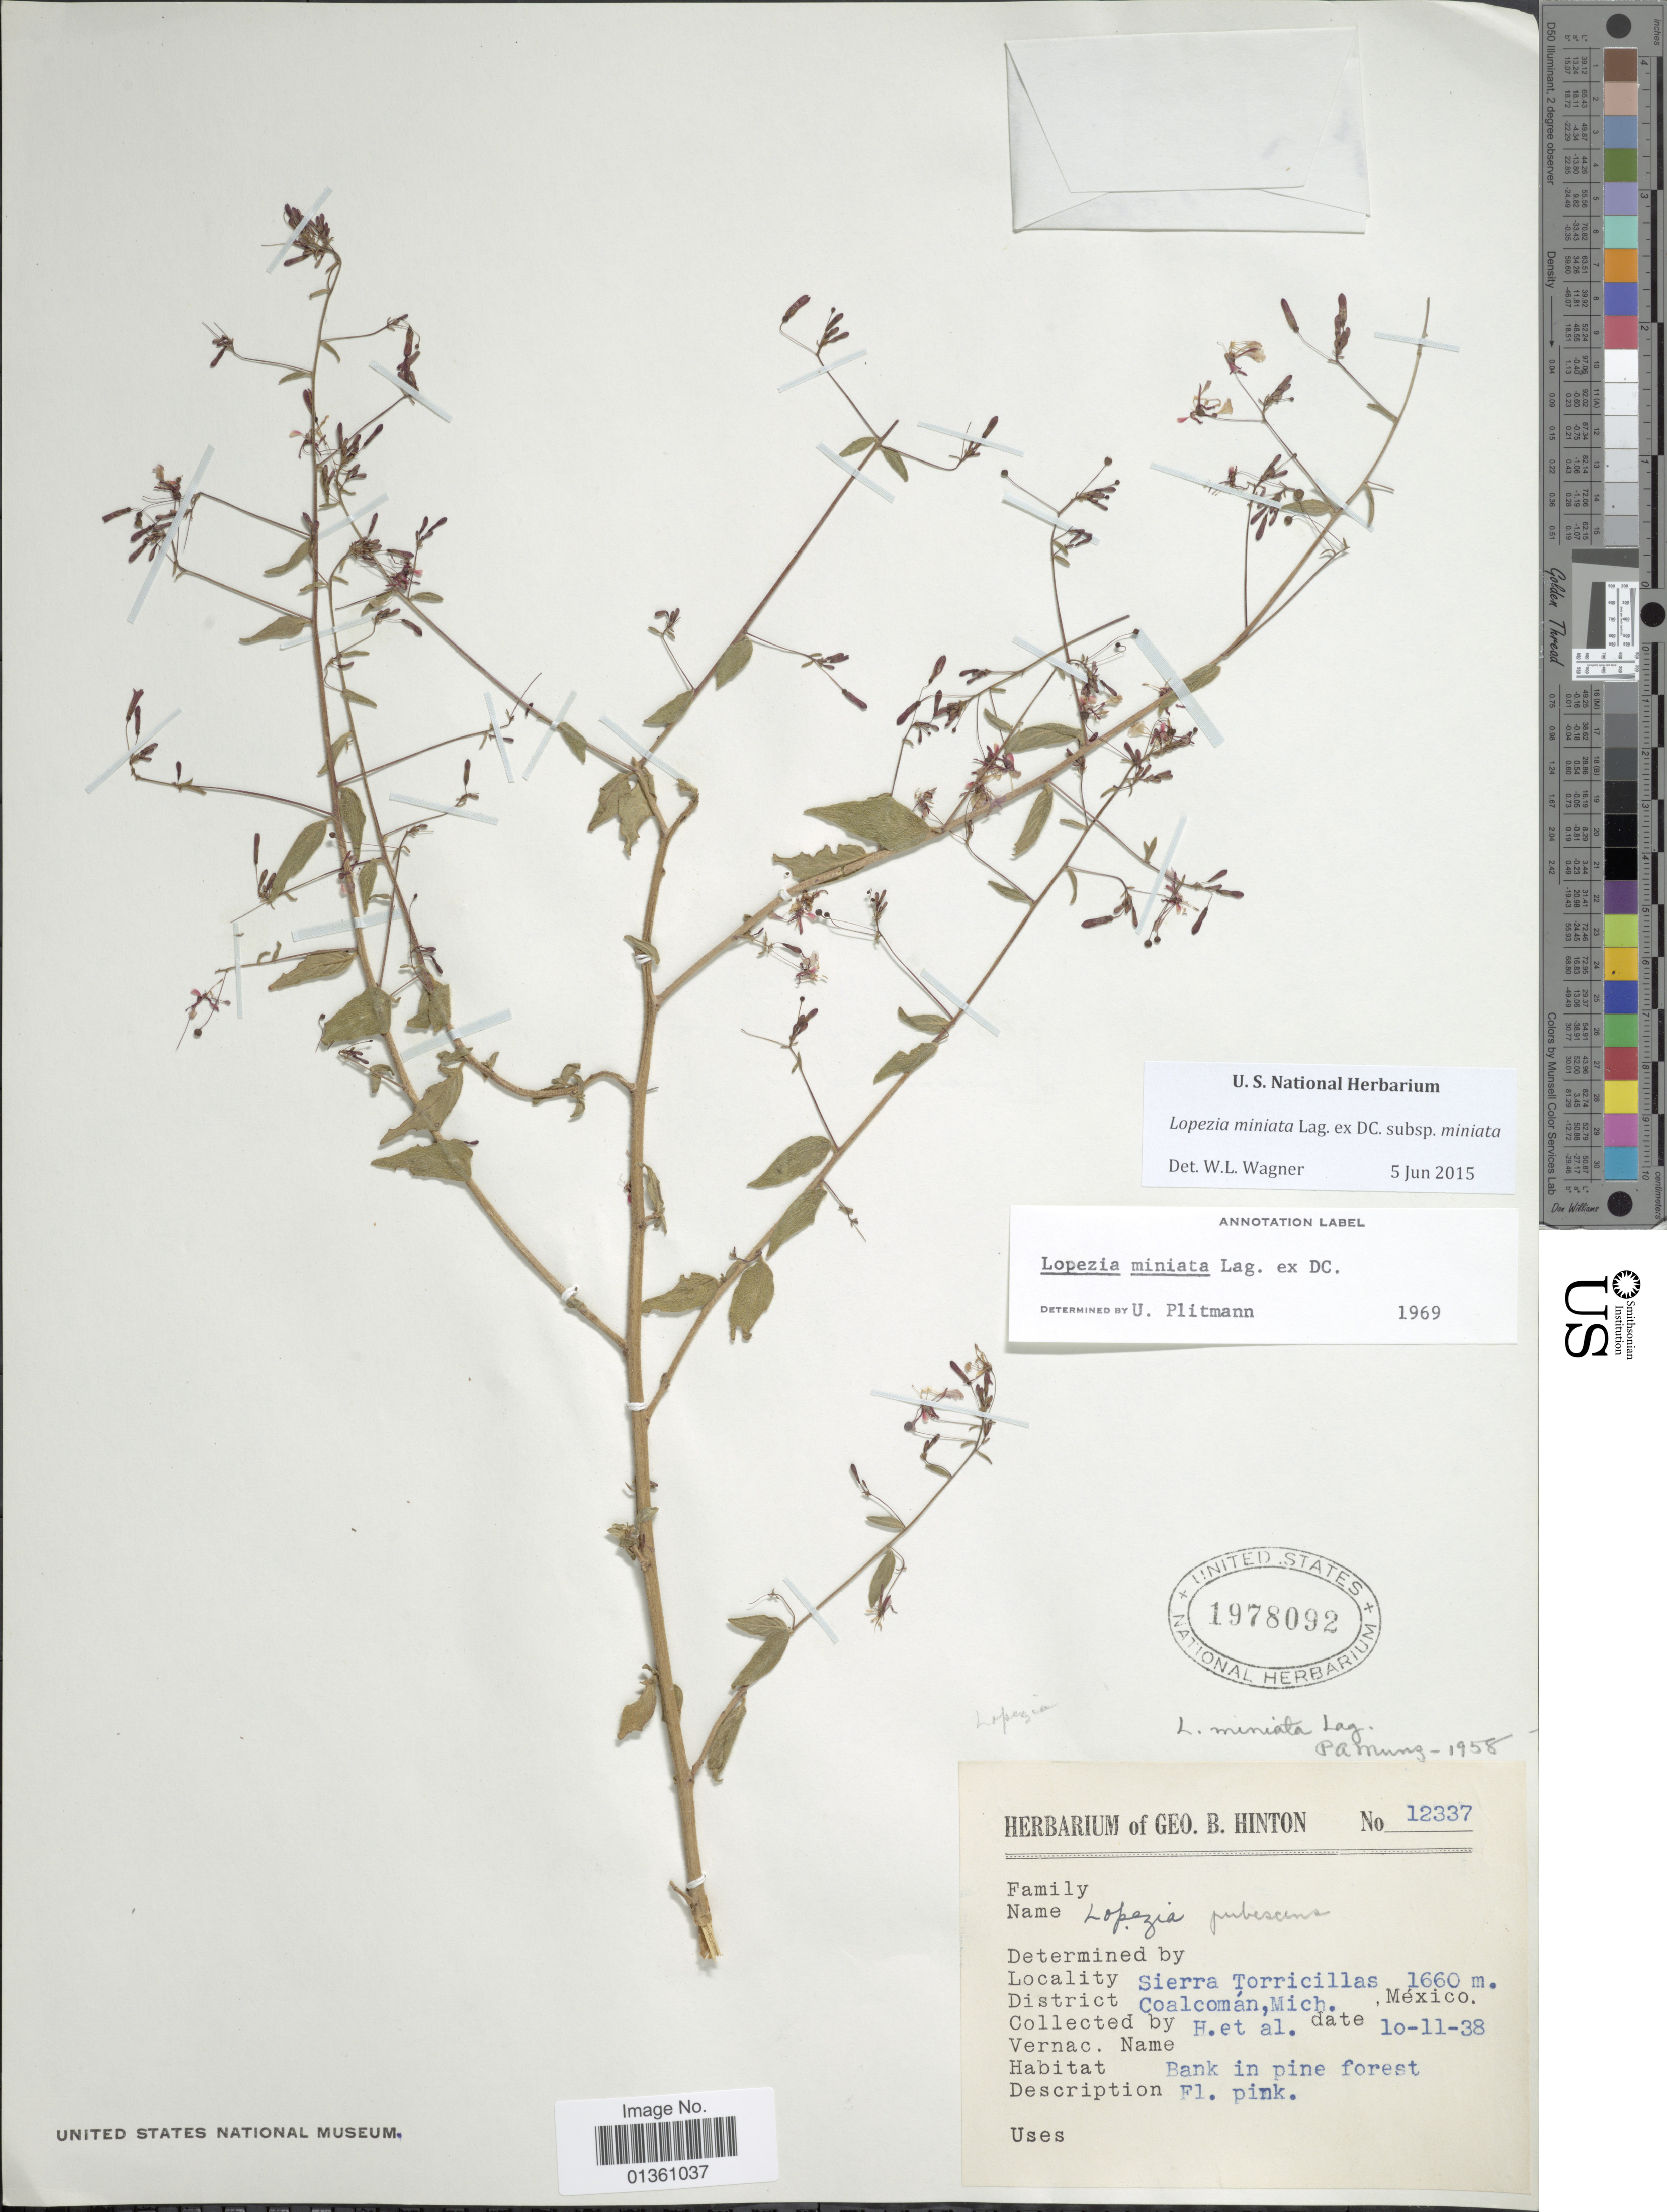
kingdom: Plantae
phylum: Tracheophyta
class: Magnoliopsida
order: Myrtales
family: Onagraceae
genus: Lopezia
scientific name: Lopezia miniata subsp. miniata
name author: Lag. ex DC.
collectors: G. B. Hinton & et al.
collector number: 12337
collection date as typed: Transcribed d/m/y: 11/10/38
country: Mexico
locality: Sierra Torricillas. District Coalcomán, Mich.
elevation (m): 1660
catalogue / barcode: US 1978092